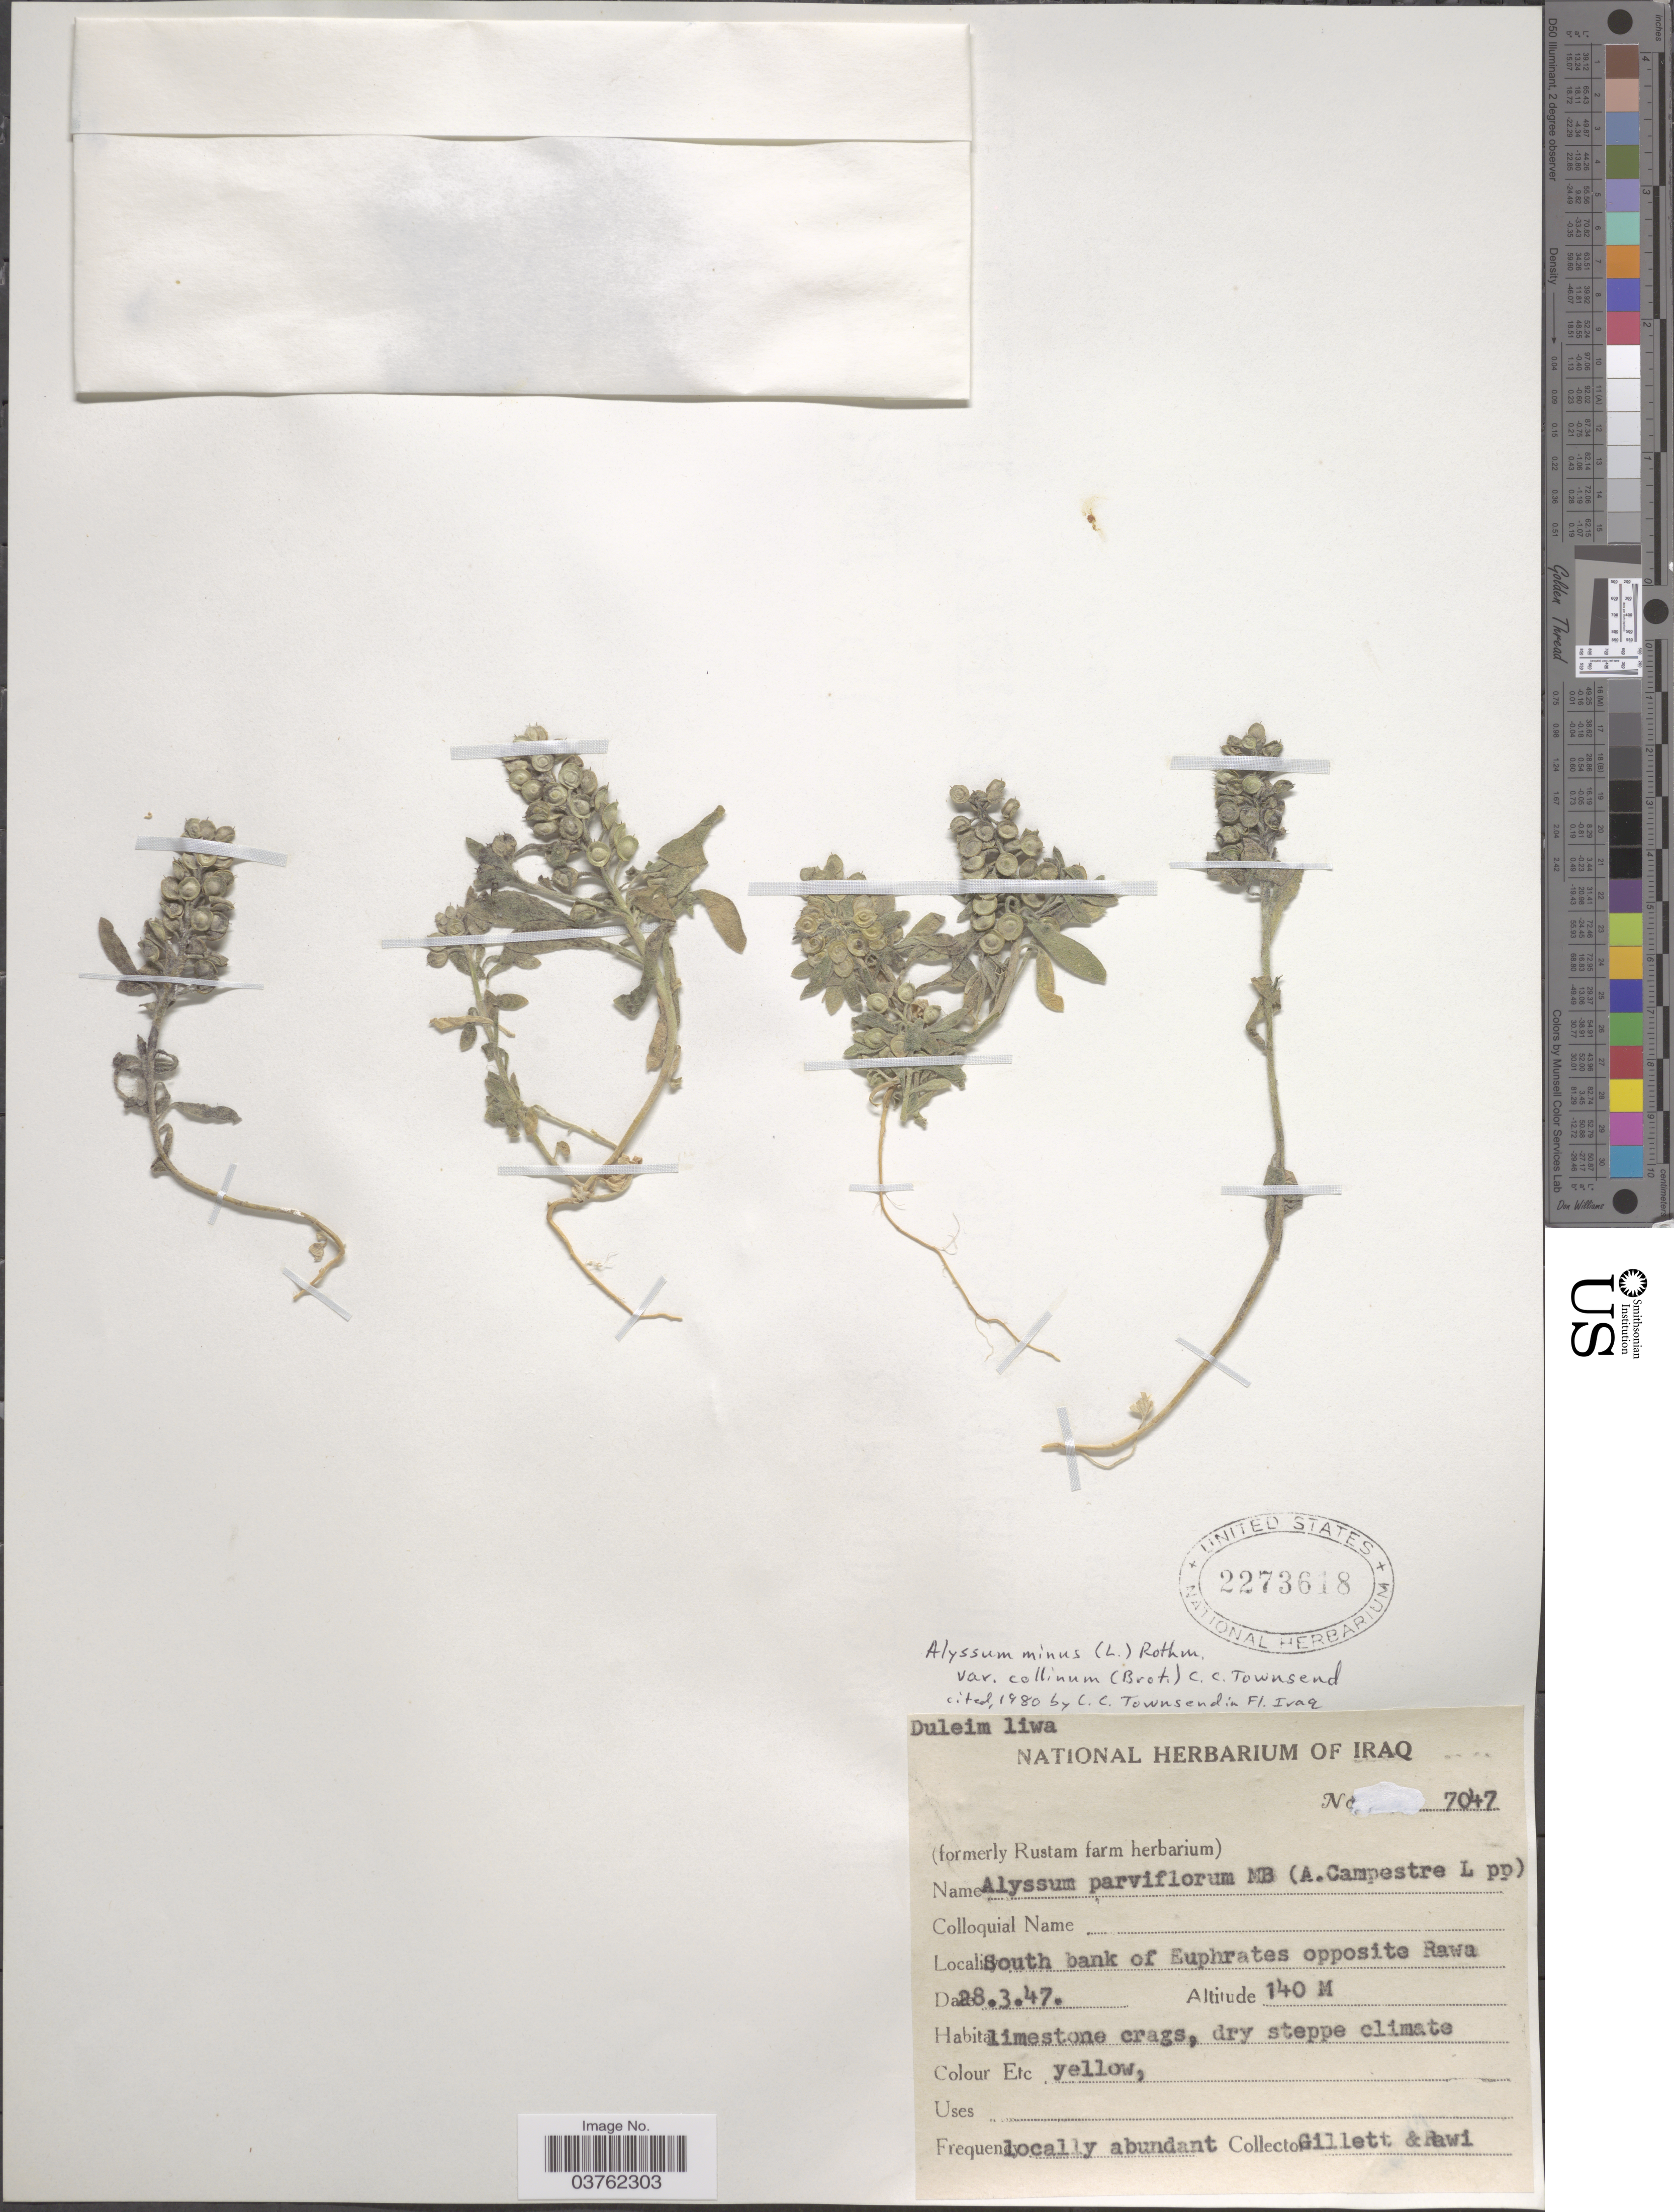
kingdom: Plantae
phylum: Tracheophyta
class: Magnoliopsida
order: Brassicales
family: Brassicaceae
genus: Alyssum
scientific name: Alyssum minus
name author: (L.) Rothm.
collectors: Gillett, -- & -. Rawi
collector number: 7047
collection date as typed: Transcribed d/m/y: 28/3/47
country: Iraq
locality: Duleim liwa. South bank of Euphrates opposite Rawa.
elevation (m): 140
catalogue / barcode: US 2273618